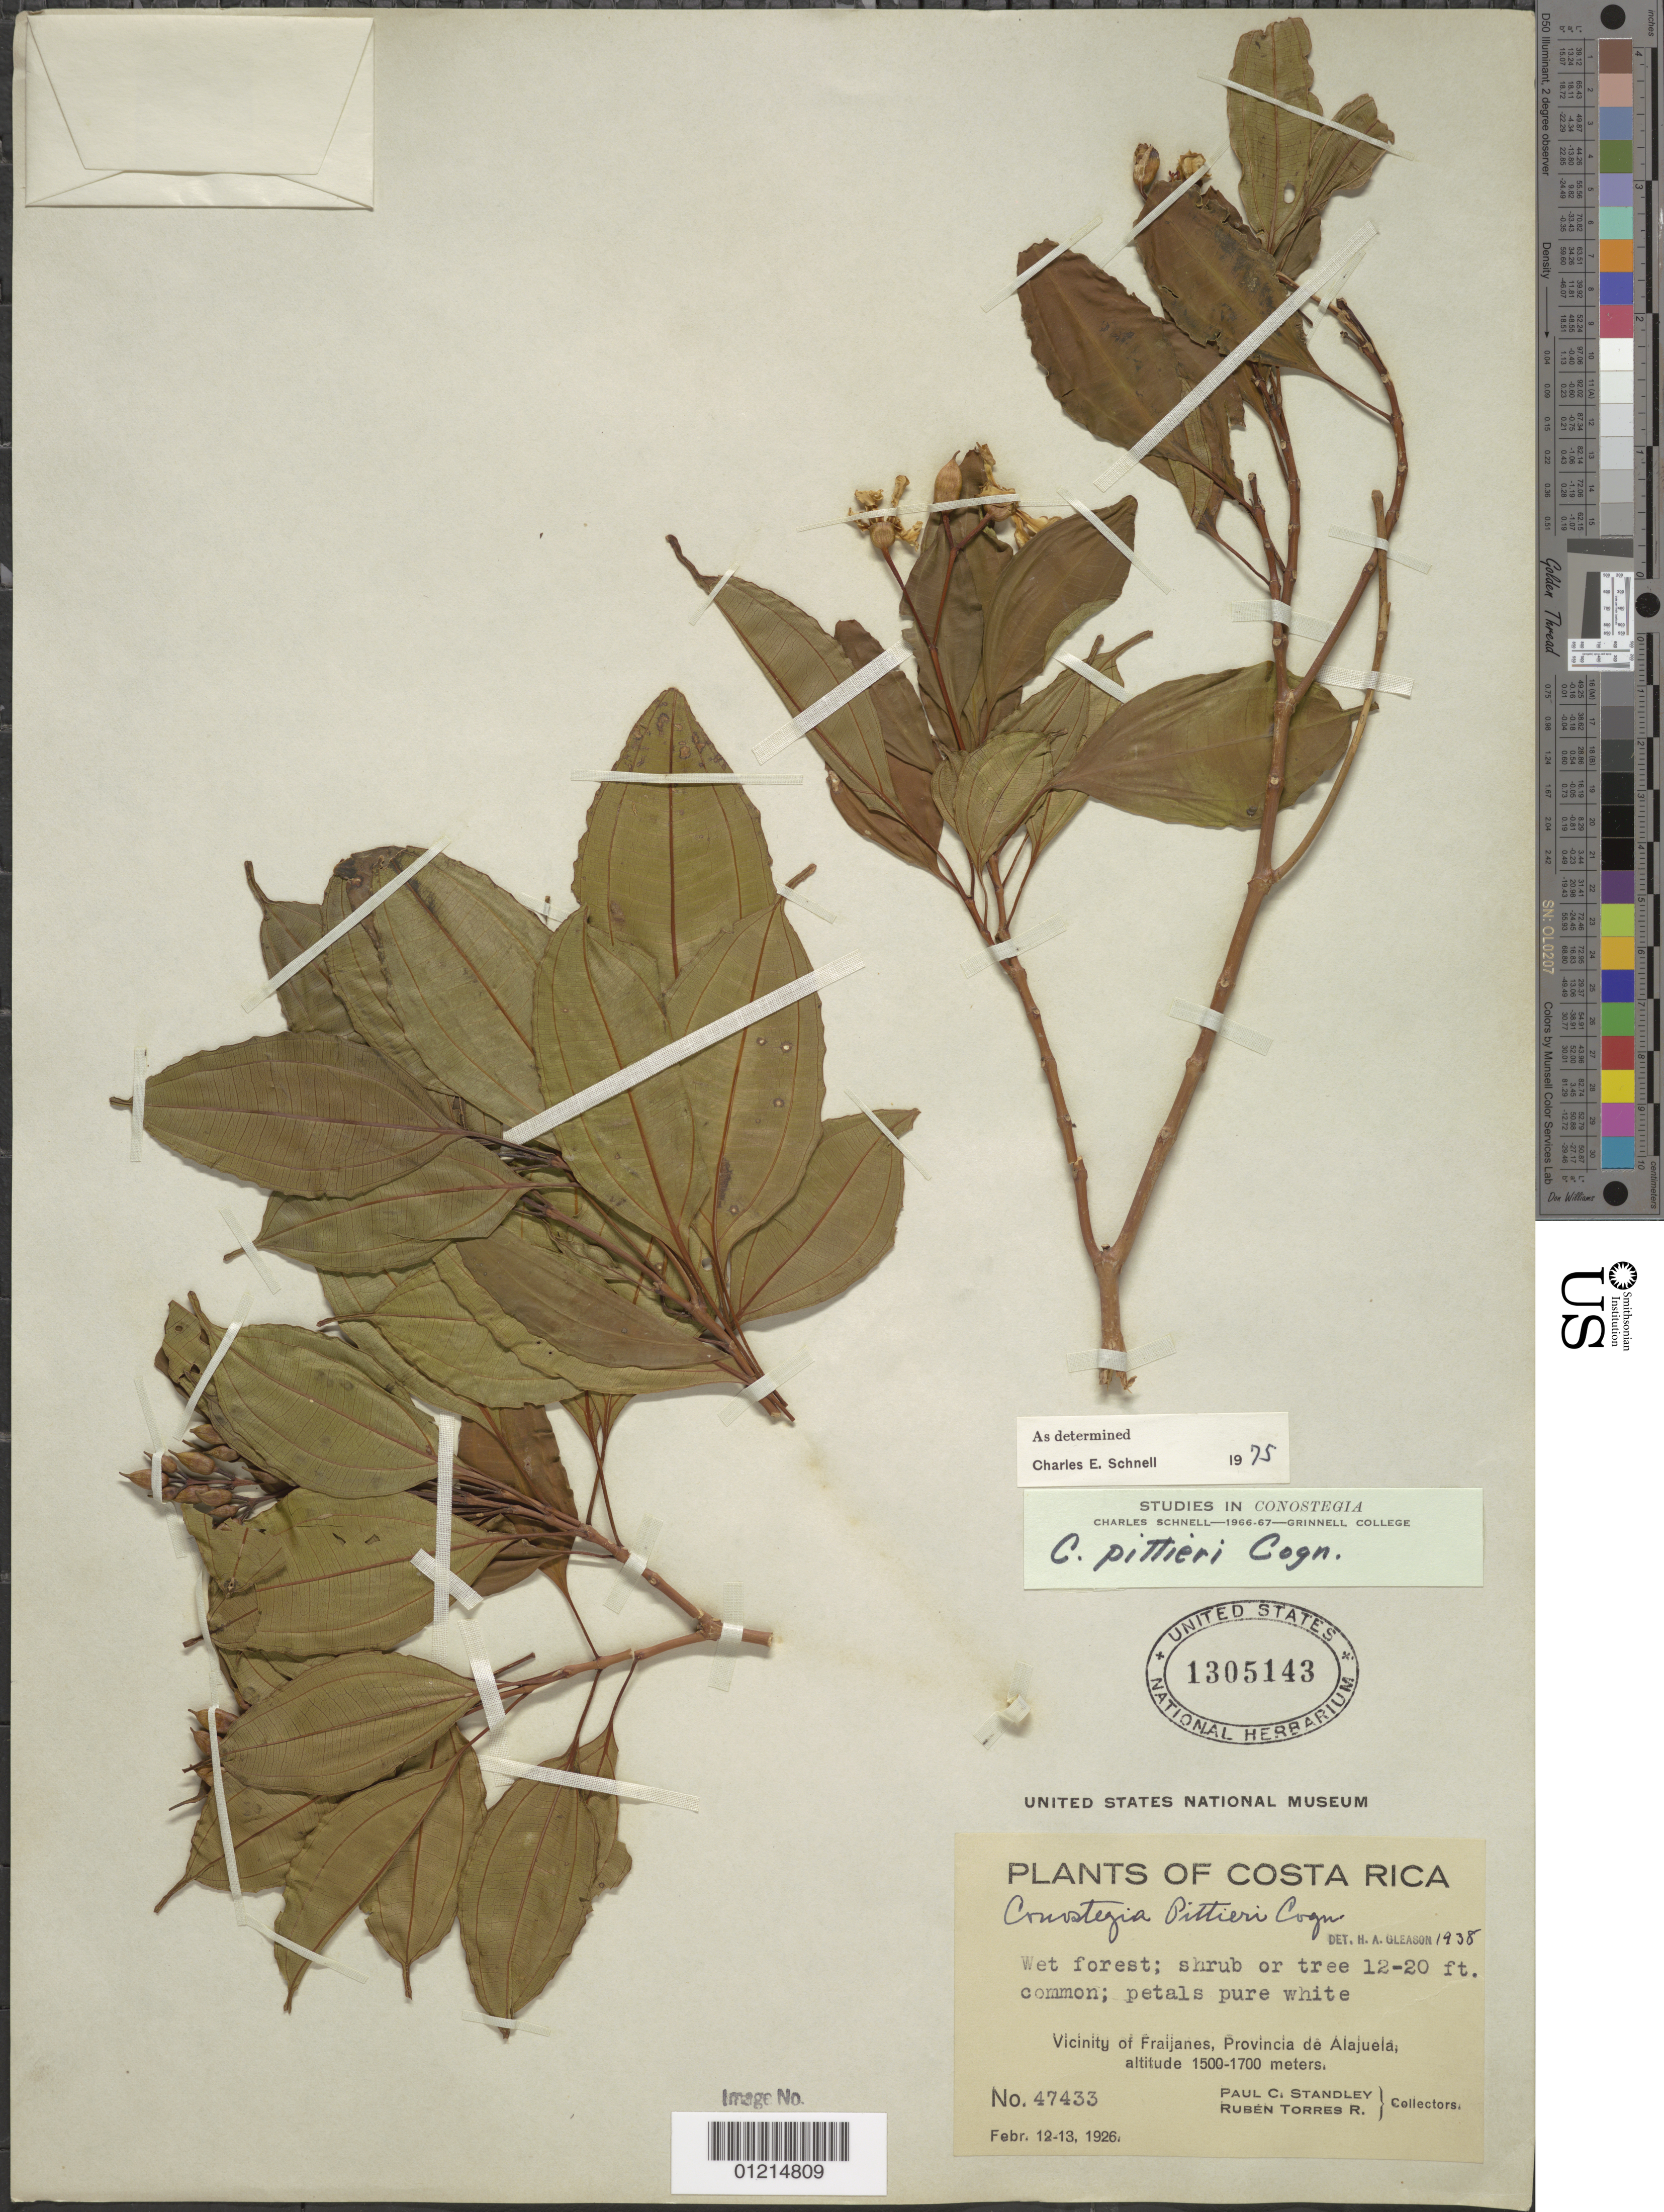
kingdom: Plantae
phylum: Tracheophyta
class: Magnoliopsida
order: Myrtales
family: Melastomataceae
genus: Conostegia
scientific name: Conostegia pittieri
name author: Cogn.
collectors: P. C. Standley & R. Torres Rojas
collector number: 47433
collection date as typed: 12 Feb 1926 to 13 Feb 1926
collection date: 1926-02-12,1926-02-13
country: Costa Rica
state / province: Alajuela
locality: Vicinity of Fraijanes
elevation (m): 1500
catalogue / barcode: US 1305143